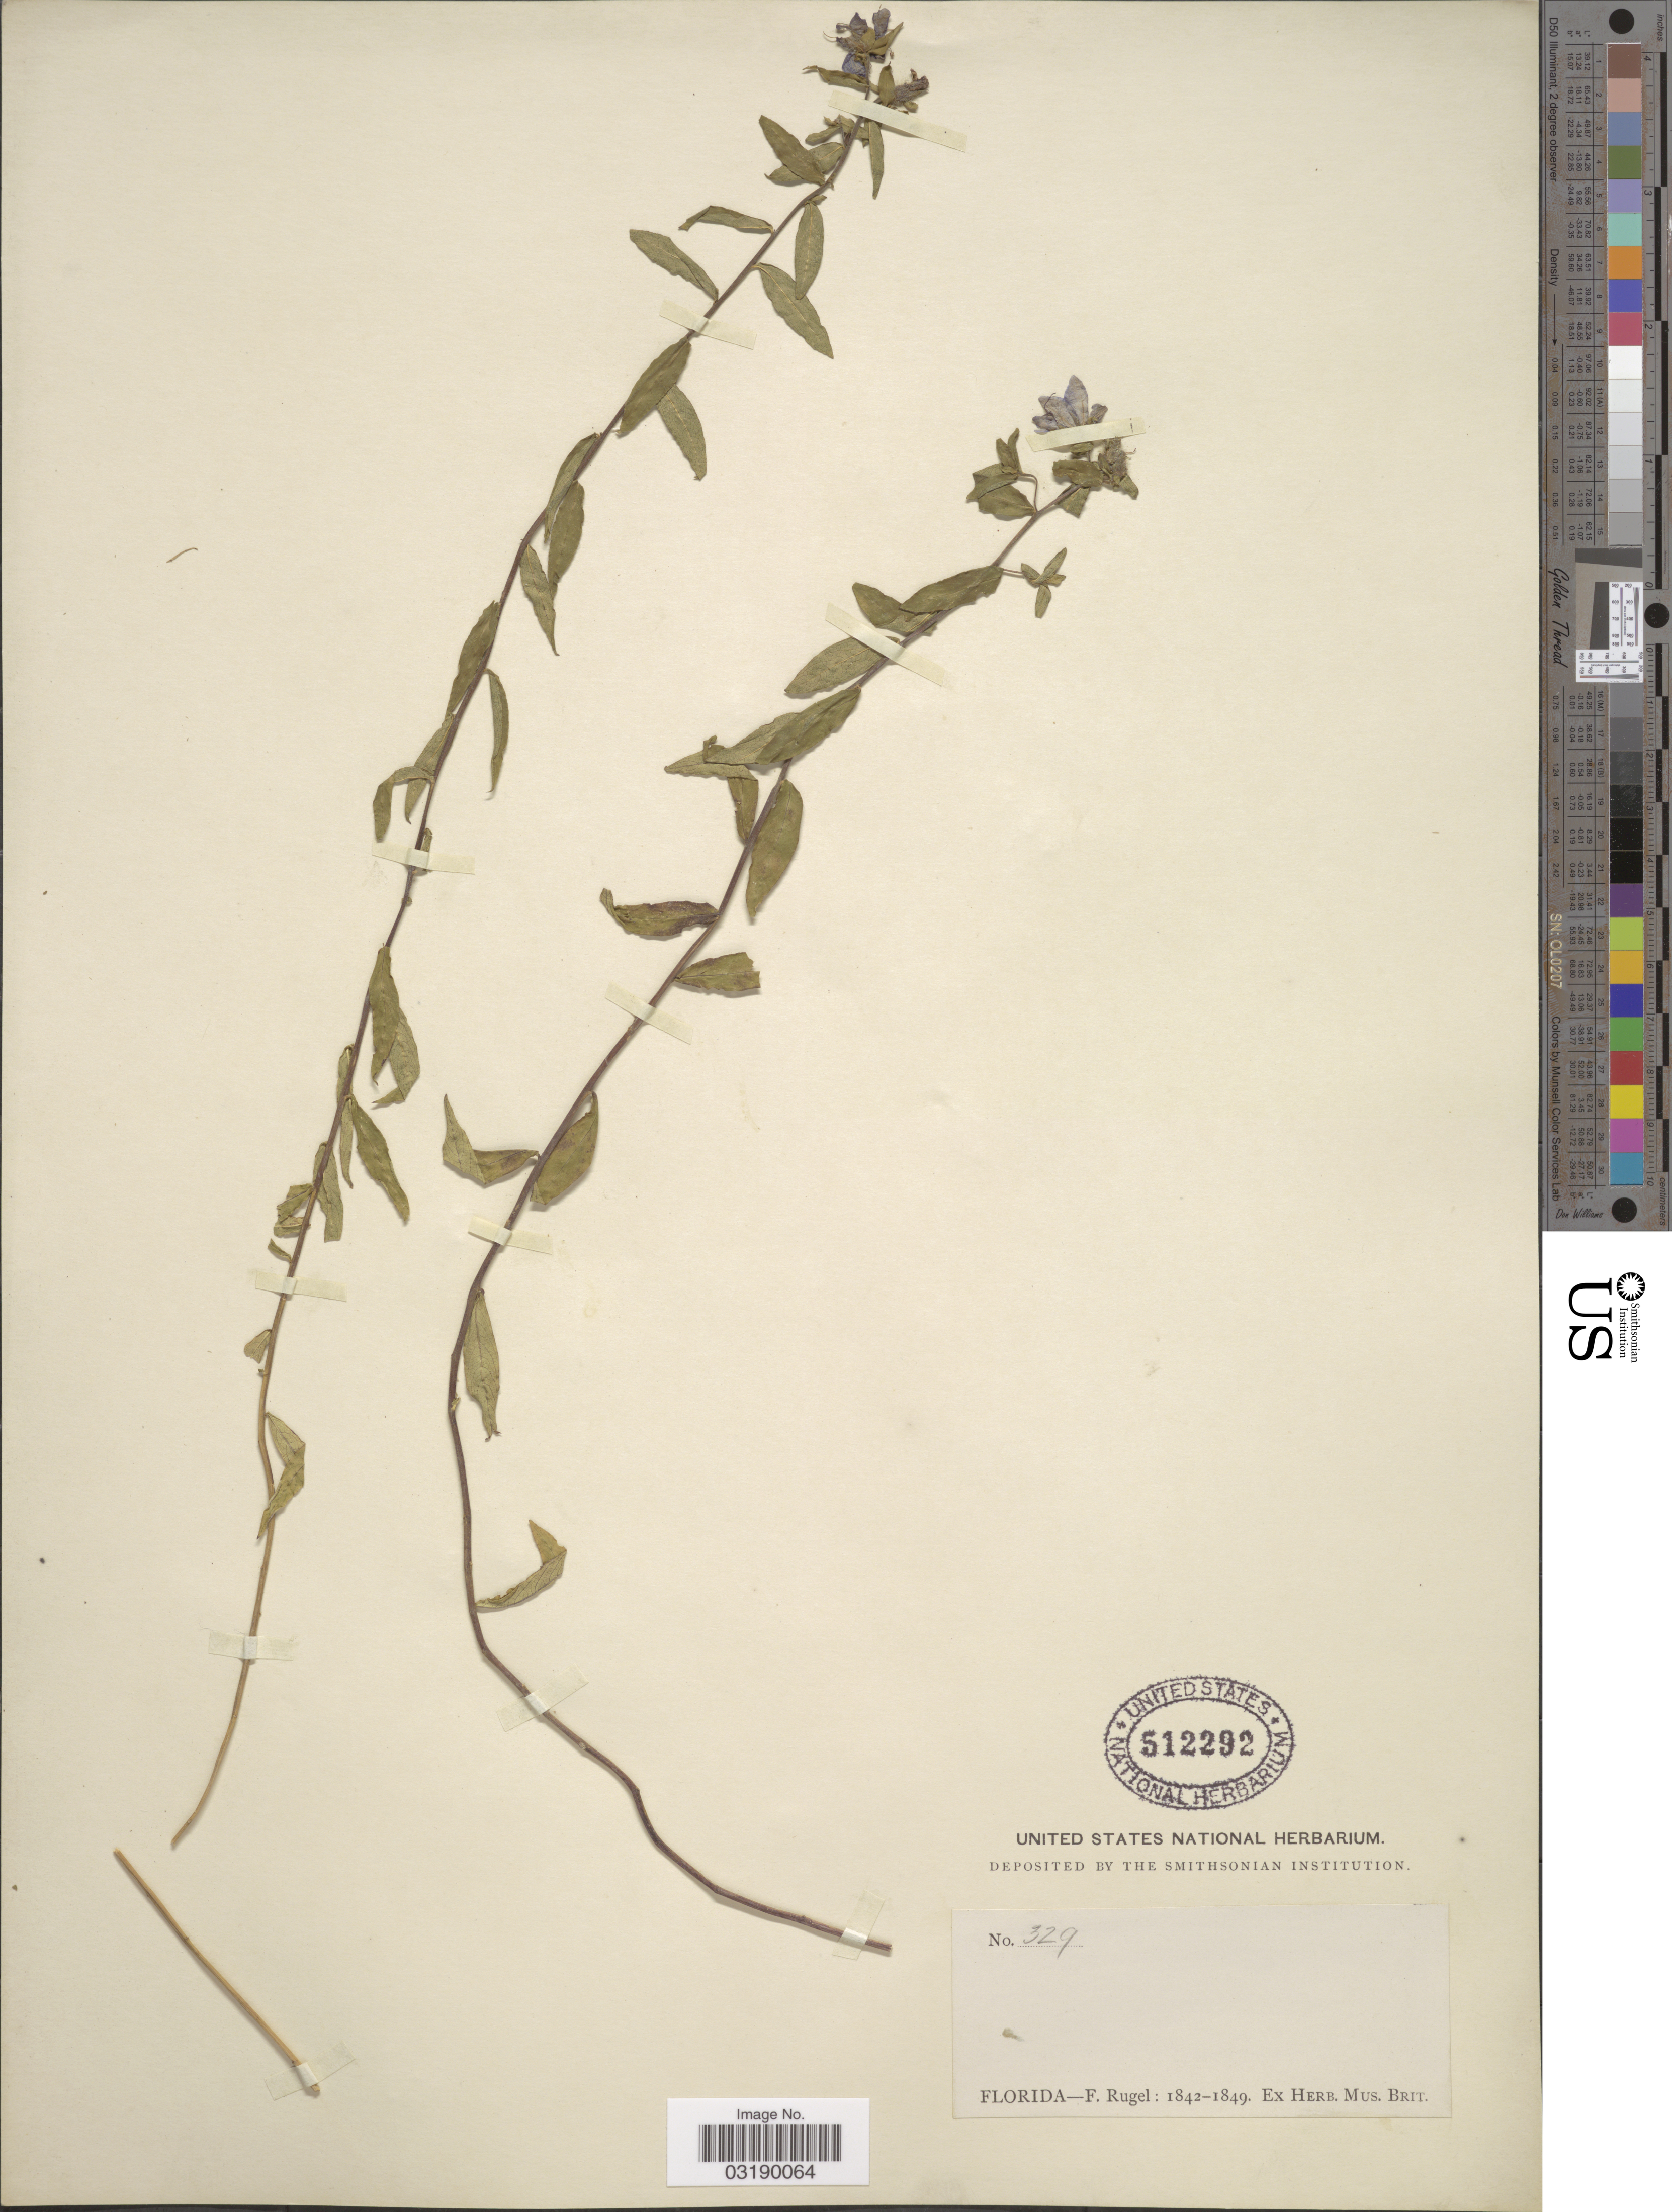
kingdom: Plantae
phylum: Tracheophyta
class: Magnoliopsida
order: Solanales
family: Hydroleaceae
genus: Hydrolea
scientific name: Hydrolea corymbosa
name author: J. Macbr. ex Elliott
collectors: F. Rugel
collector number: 329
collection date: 1842/1849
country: United States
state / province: Florida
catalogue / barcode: US 512292